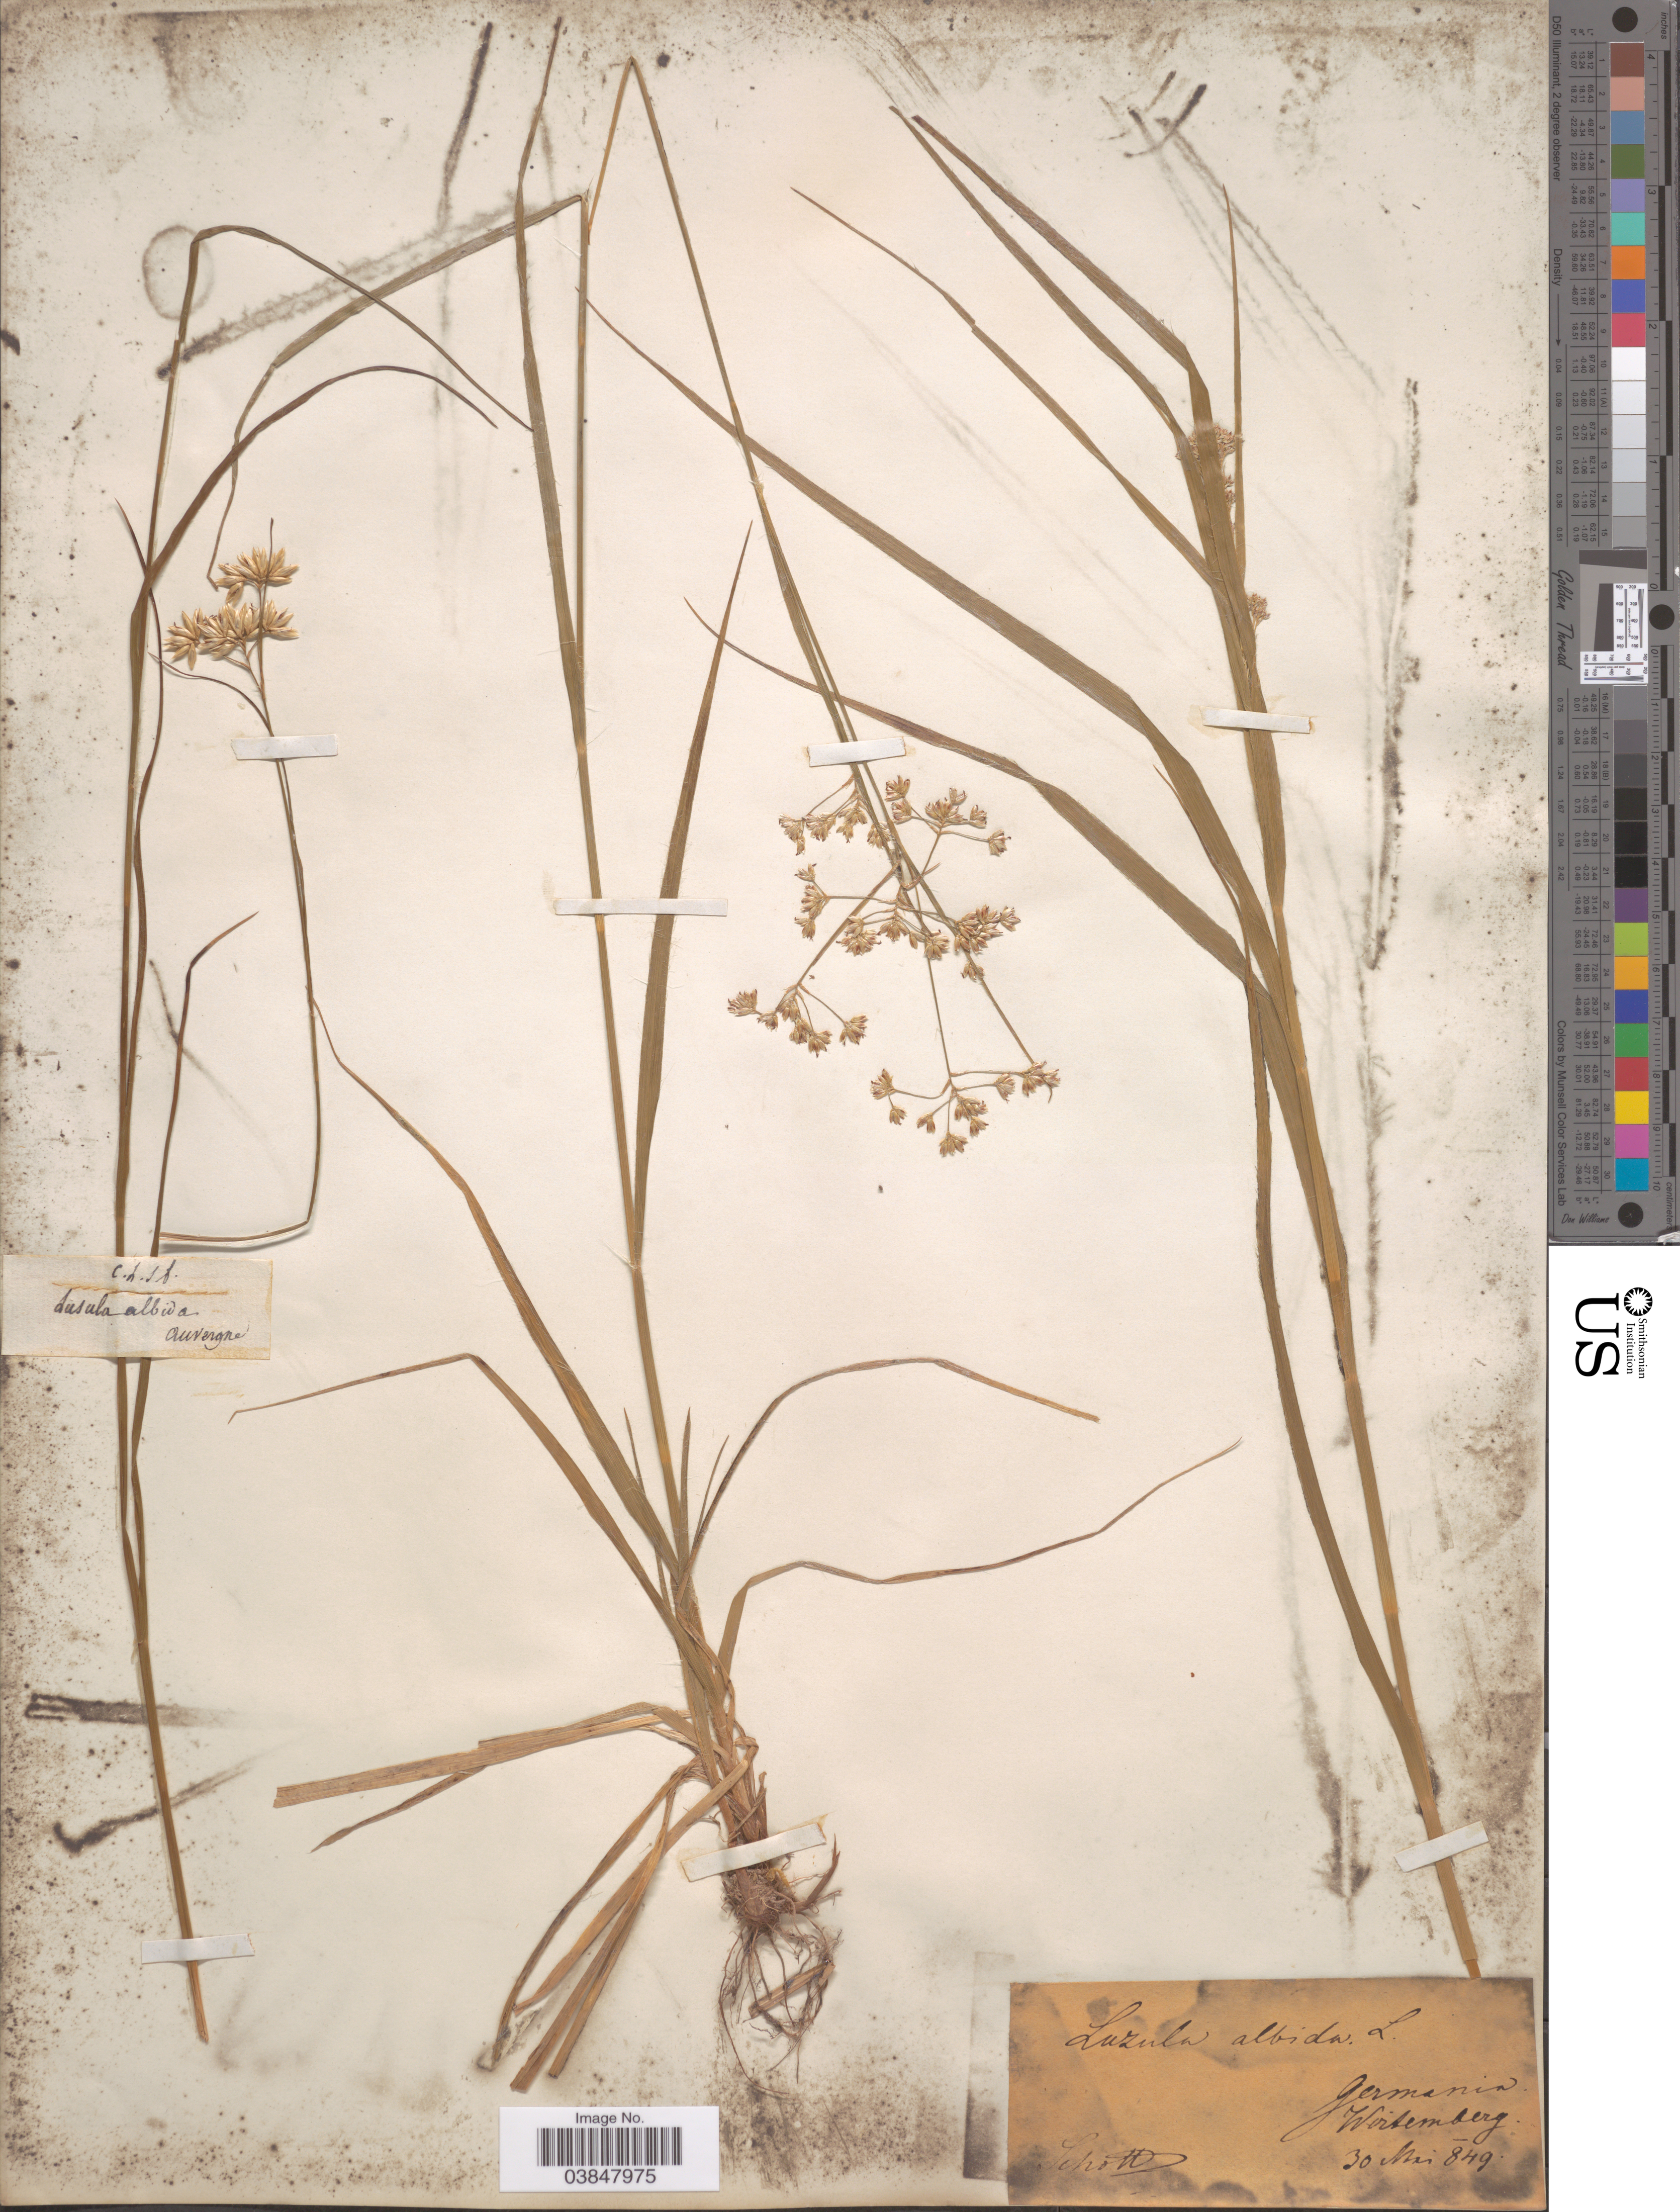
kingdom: Plantae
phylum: Tracheophyta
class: Liliopsida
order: Poales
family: Juncaceae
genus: Luzula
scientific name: Luzula luzuloides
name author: (Lam.) Dandy & Wilmott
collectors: Schott, --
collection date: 1849-05-30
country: Germany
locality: Wirtemberg.